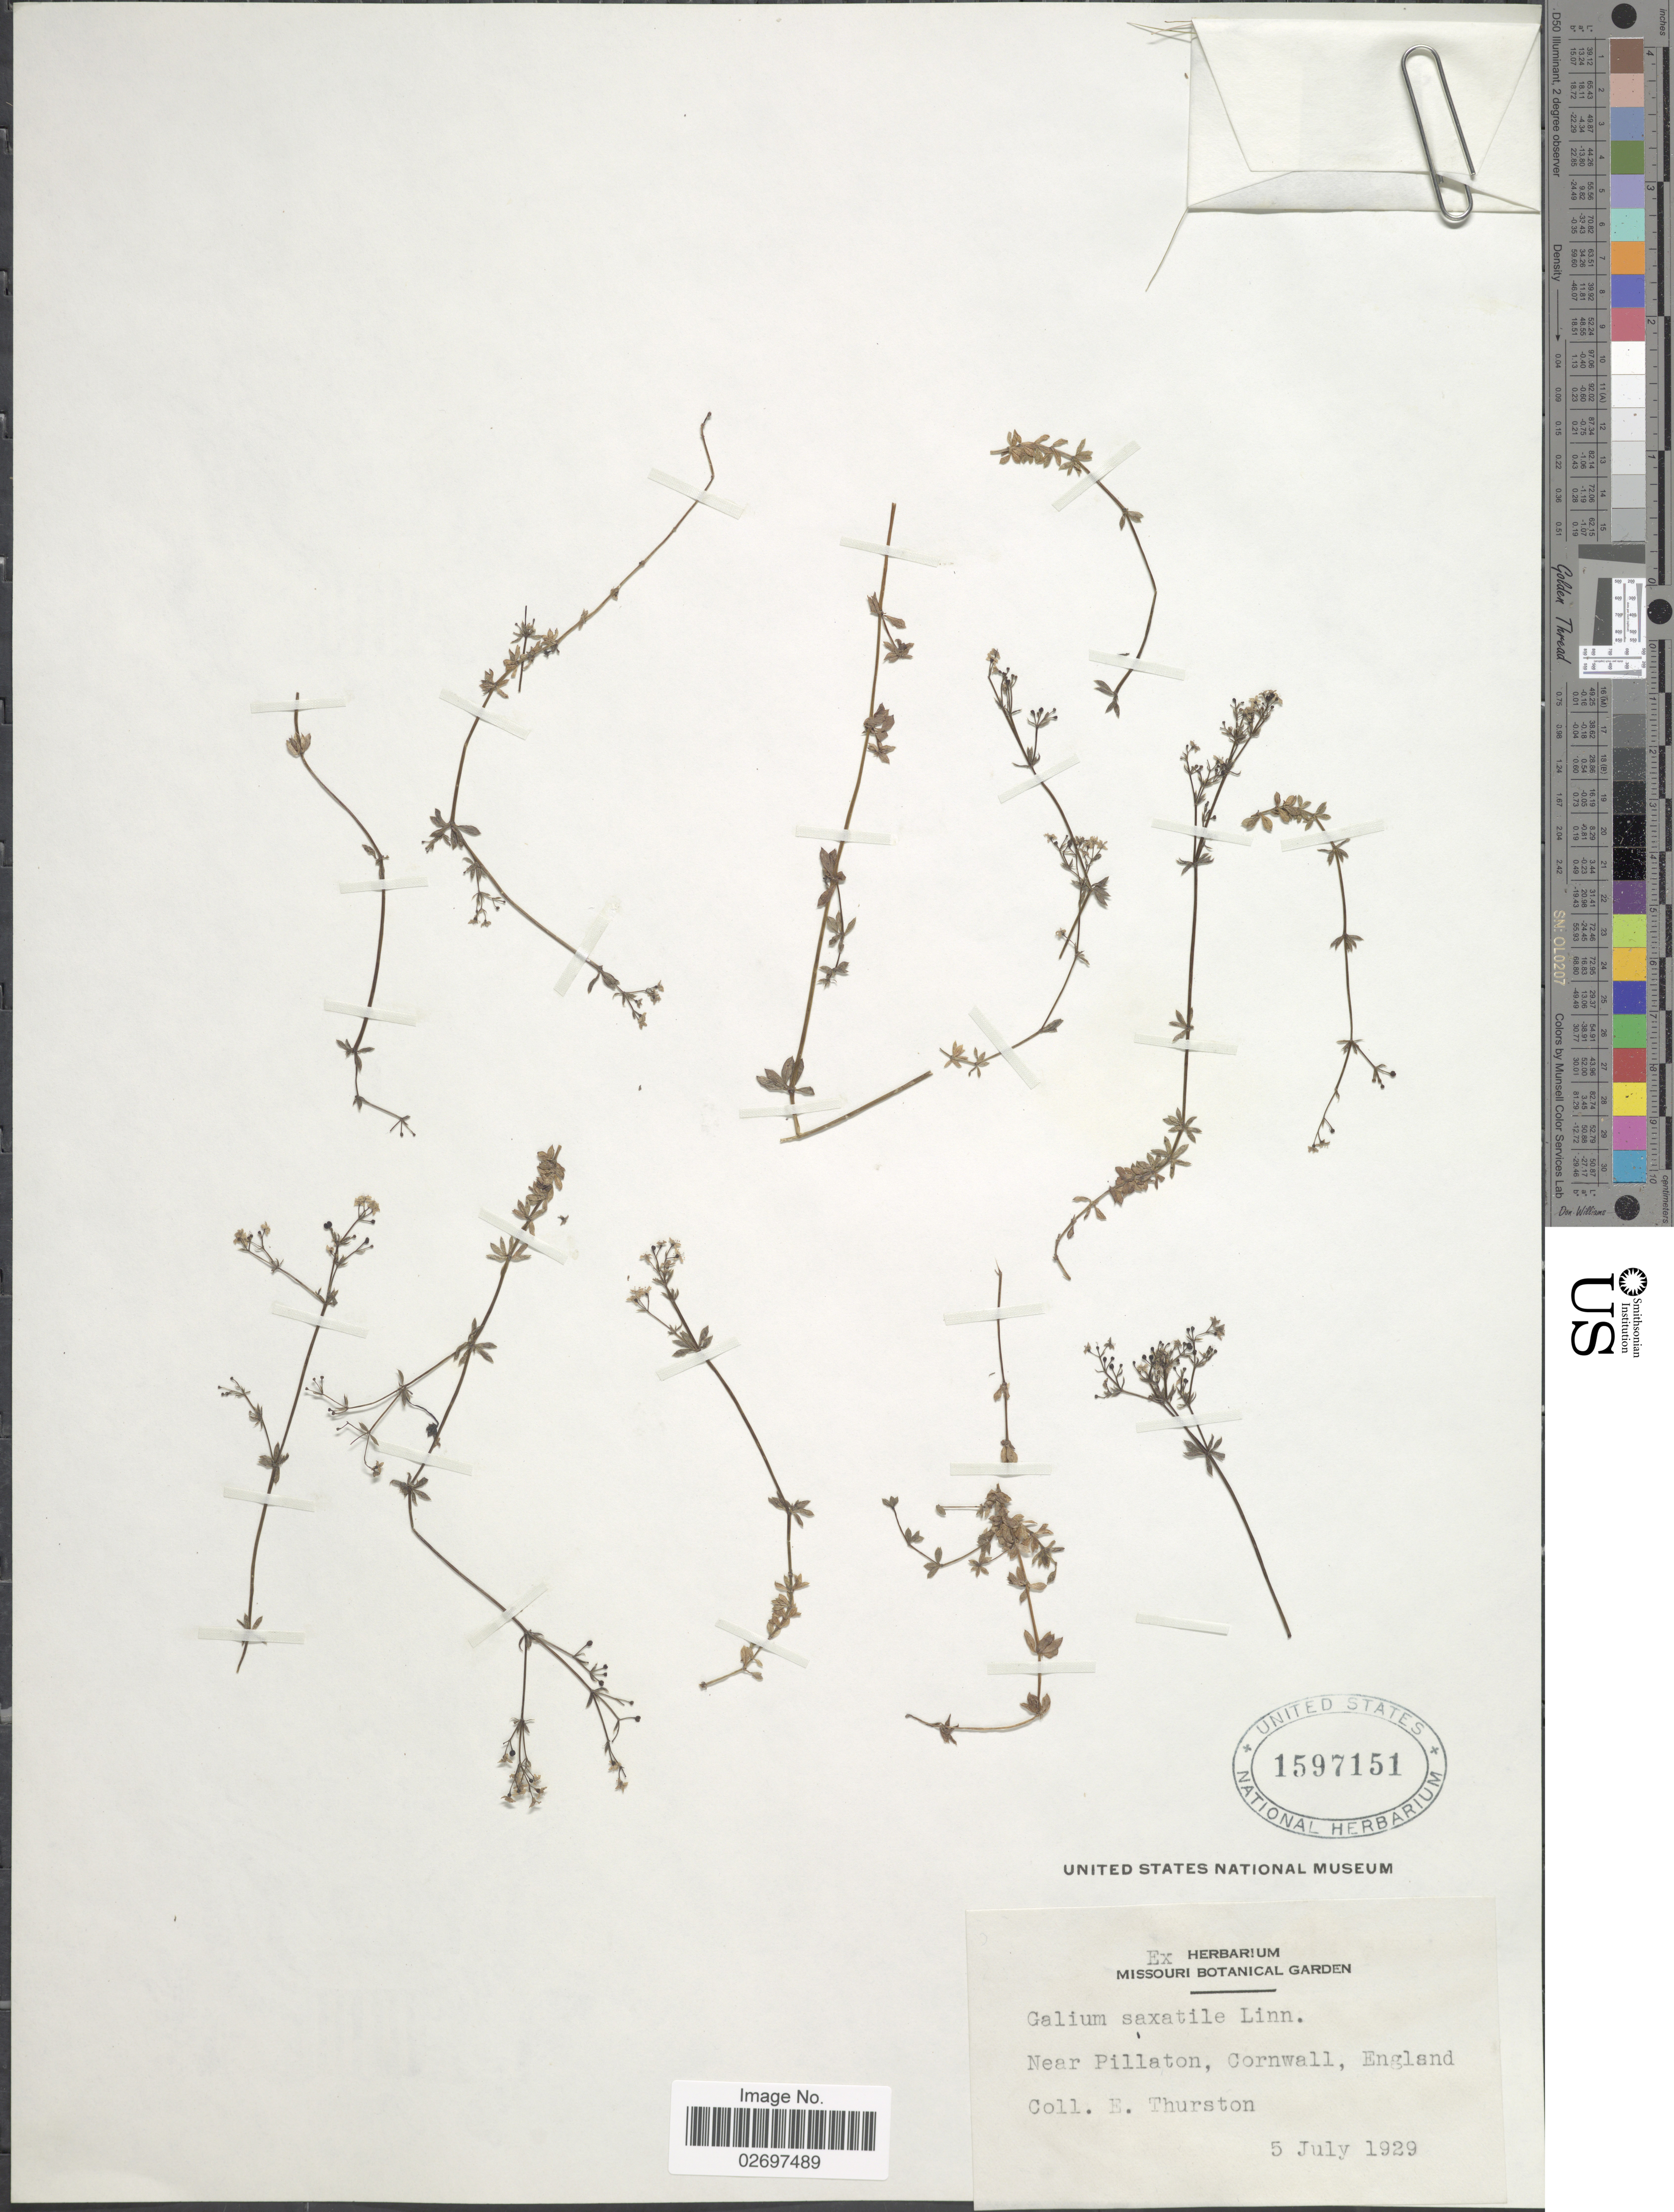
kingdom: Plantae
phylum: Tracheophyta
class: Magnoliopsida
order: Gentianales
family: Rubiaceae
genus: Galium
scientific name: Galium saxatile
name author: L.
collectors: E. Thurston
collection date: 1929-07-05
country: United Kingdom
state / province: England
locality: Near Pillaton, Cornwall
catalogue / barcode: US 1597151